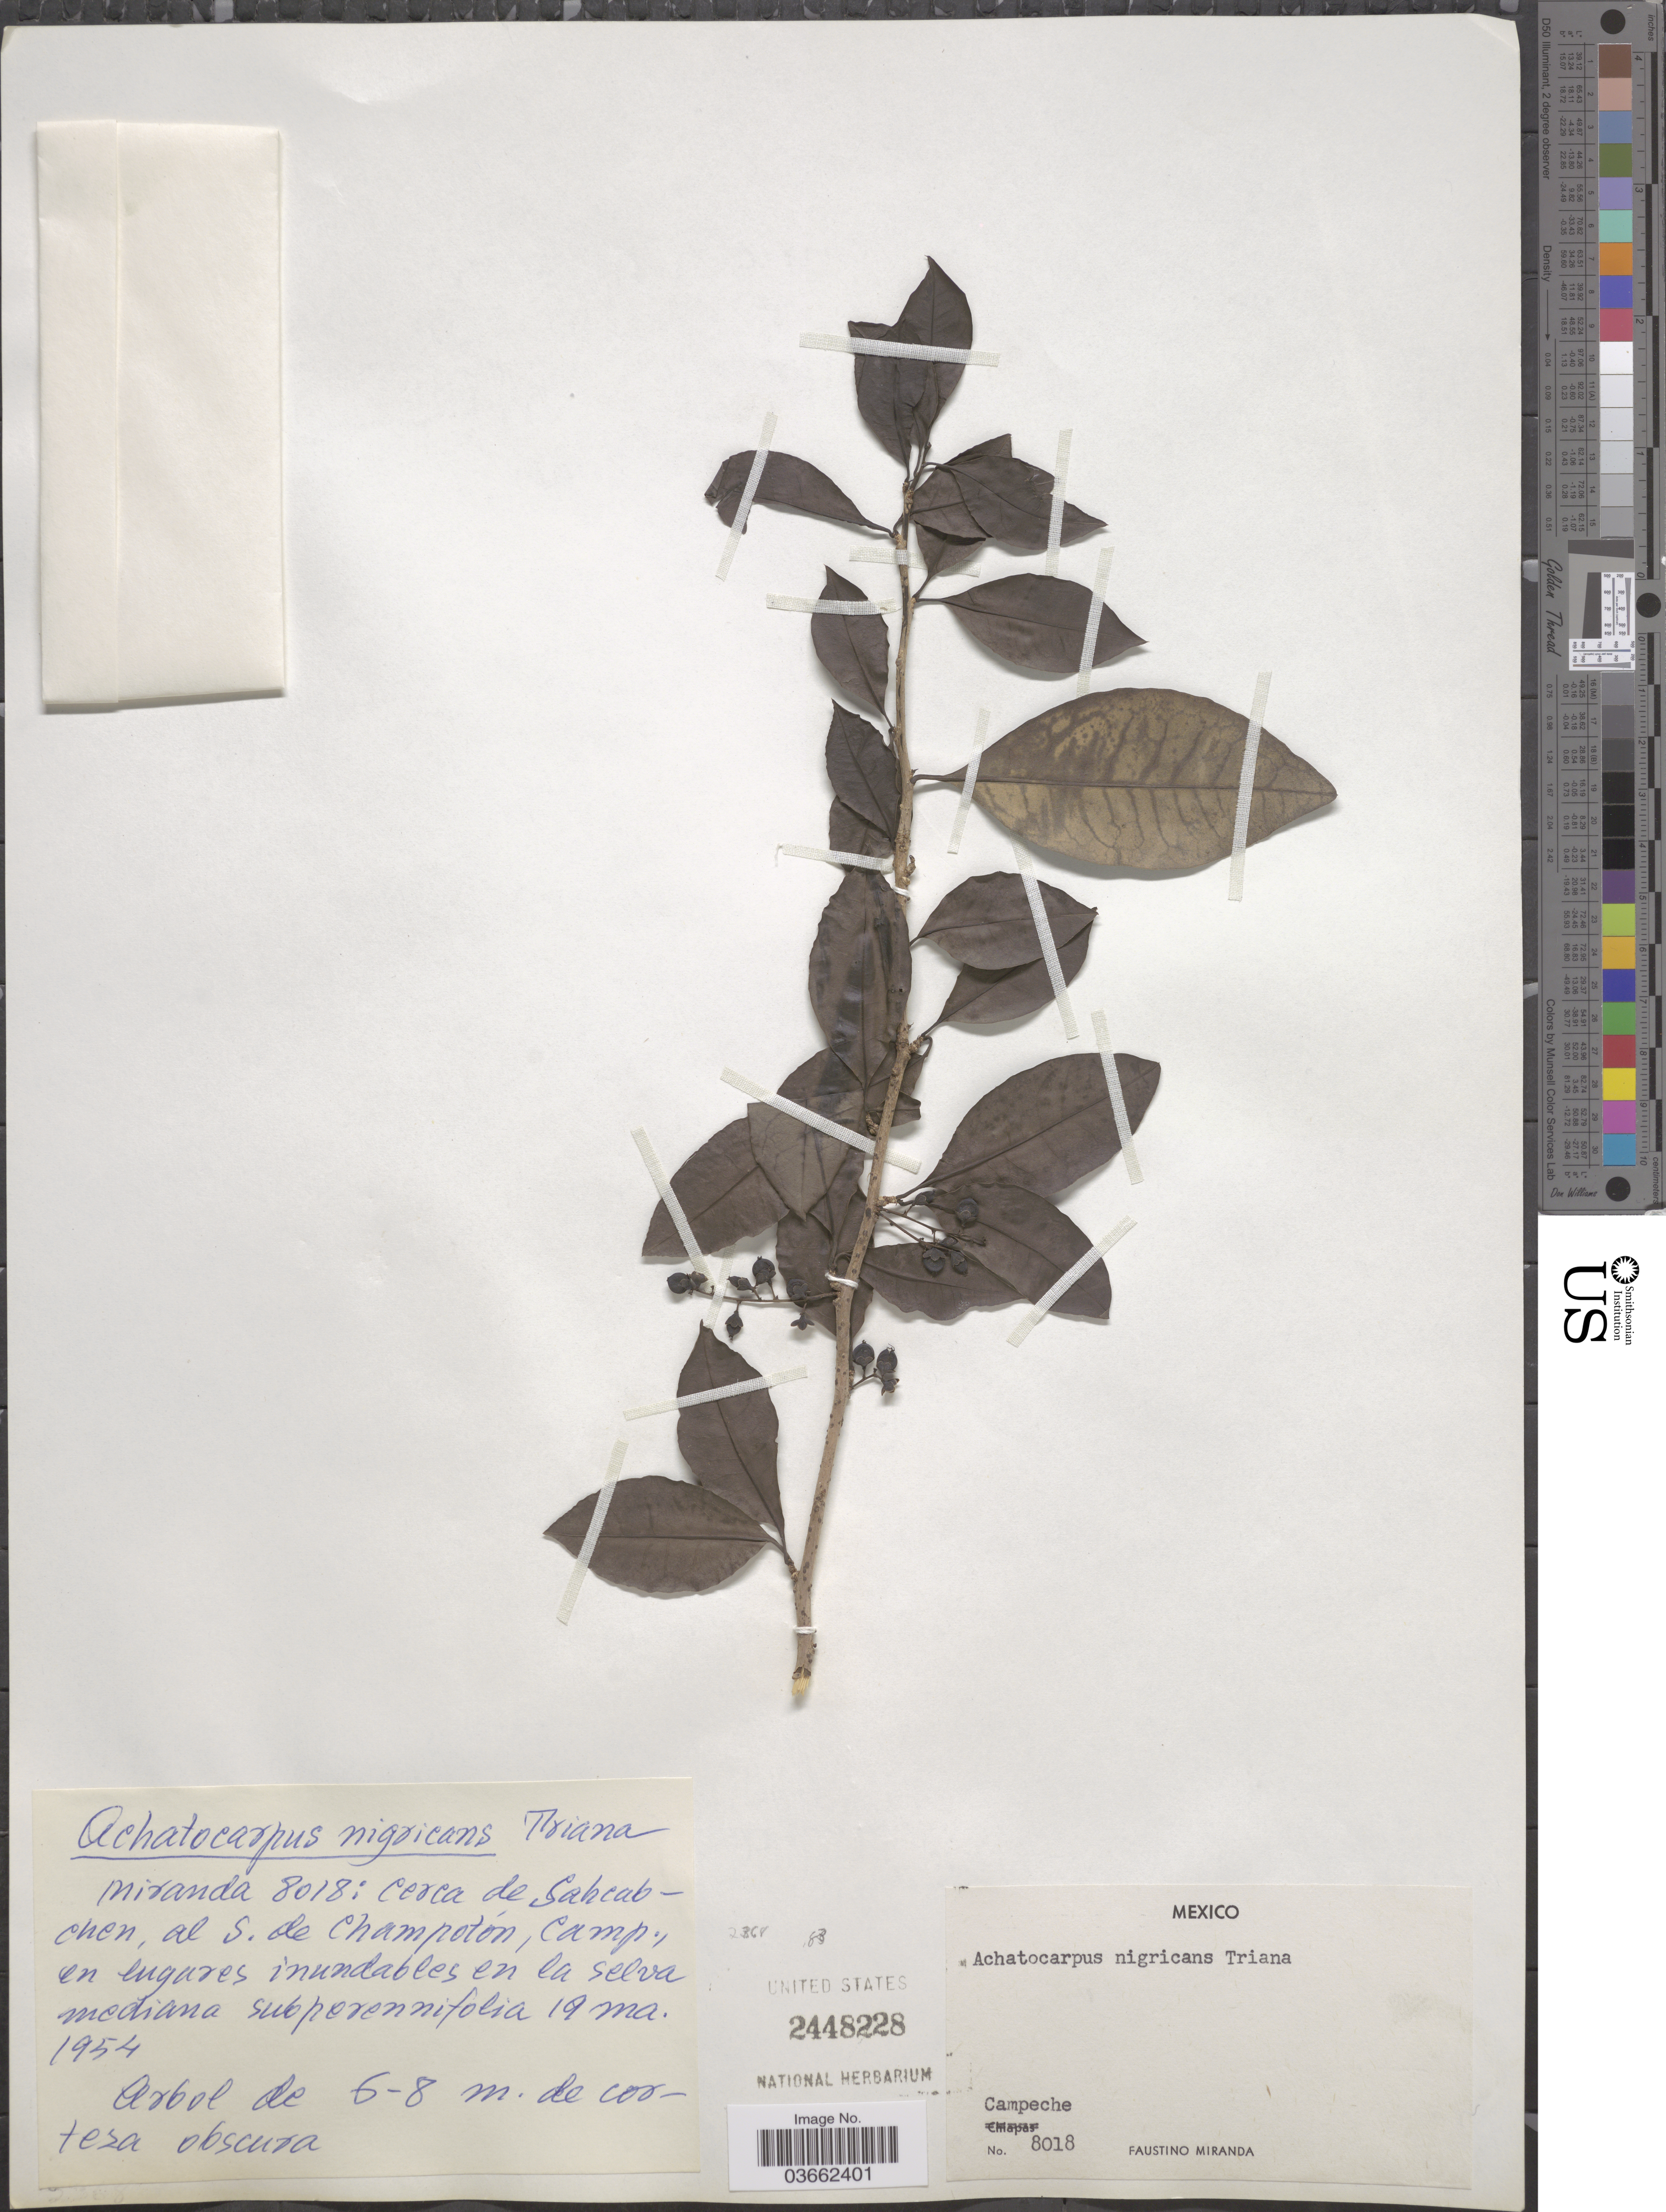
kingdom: Plantae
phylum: Tracheophyta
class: Magnoliopsida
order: Caryophyllales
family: Achatocarpaceae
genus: Achatocarpus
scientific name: Achatocarpus nigricans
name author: Triana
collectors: F. Miranda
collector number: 8018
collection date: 1954-05-19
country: Mexico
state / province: Campeche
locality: Cerca de Sahcabchen, al S. de Champotón.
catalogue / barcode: US 2448228